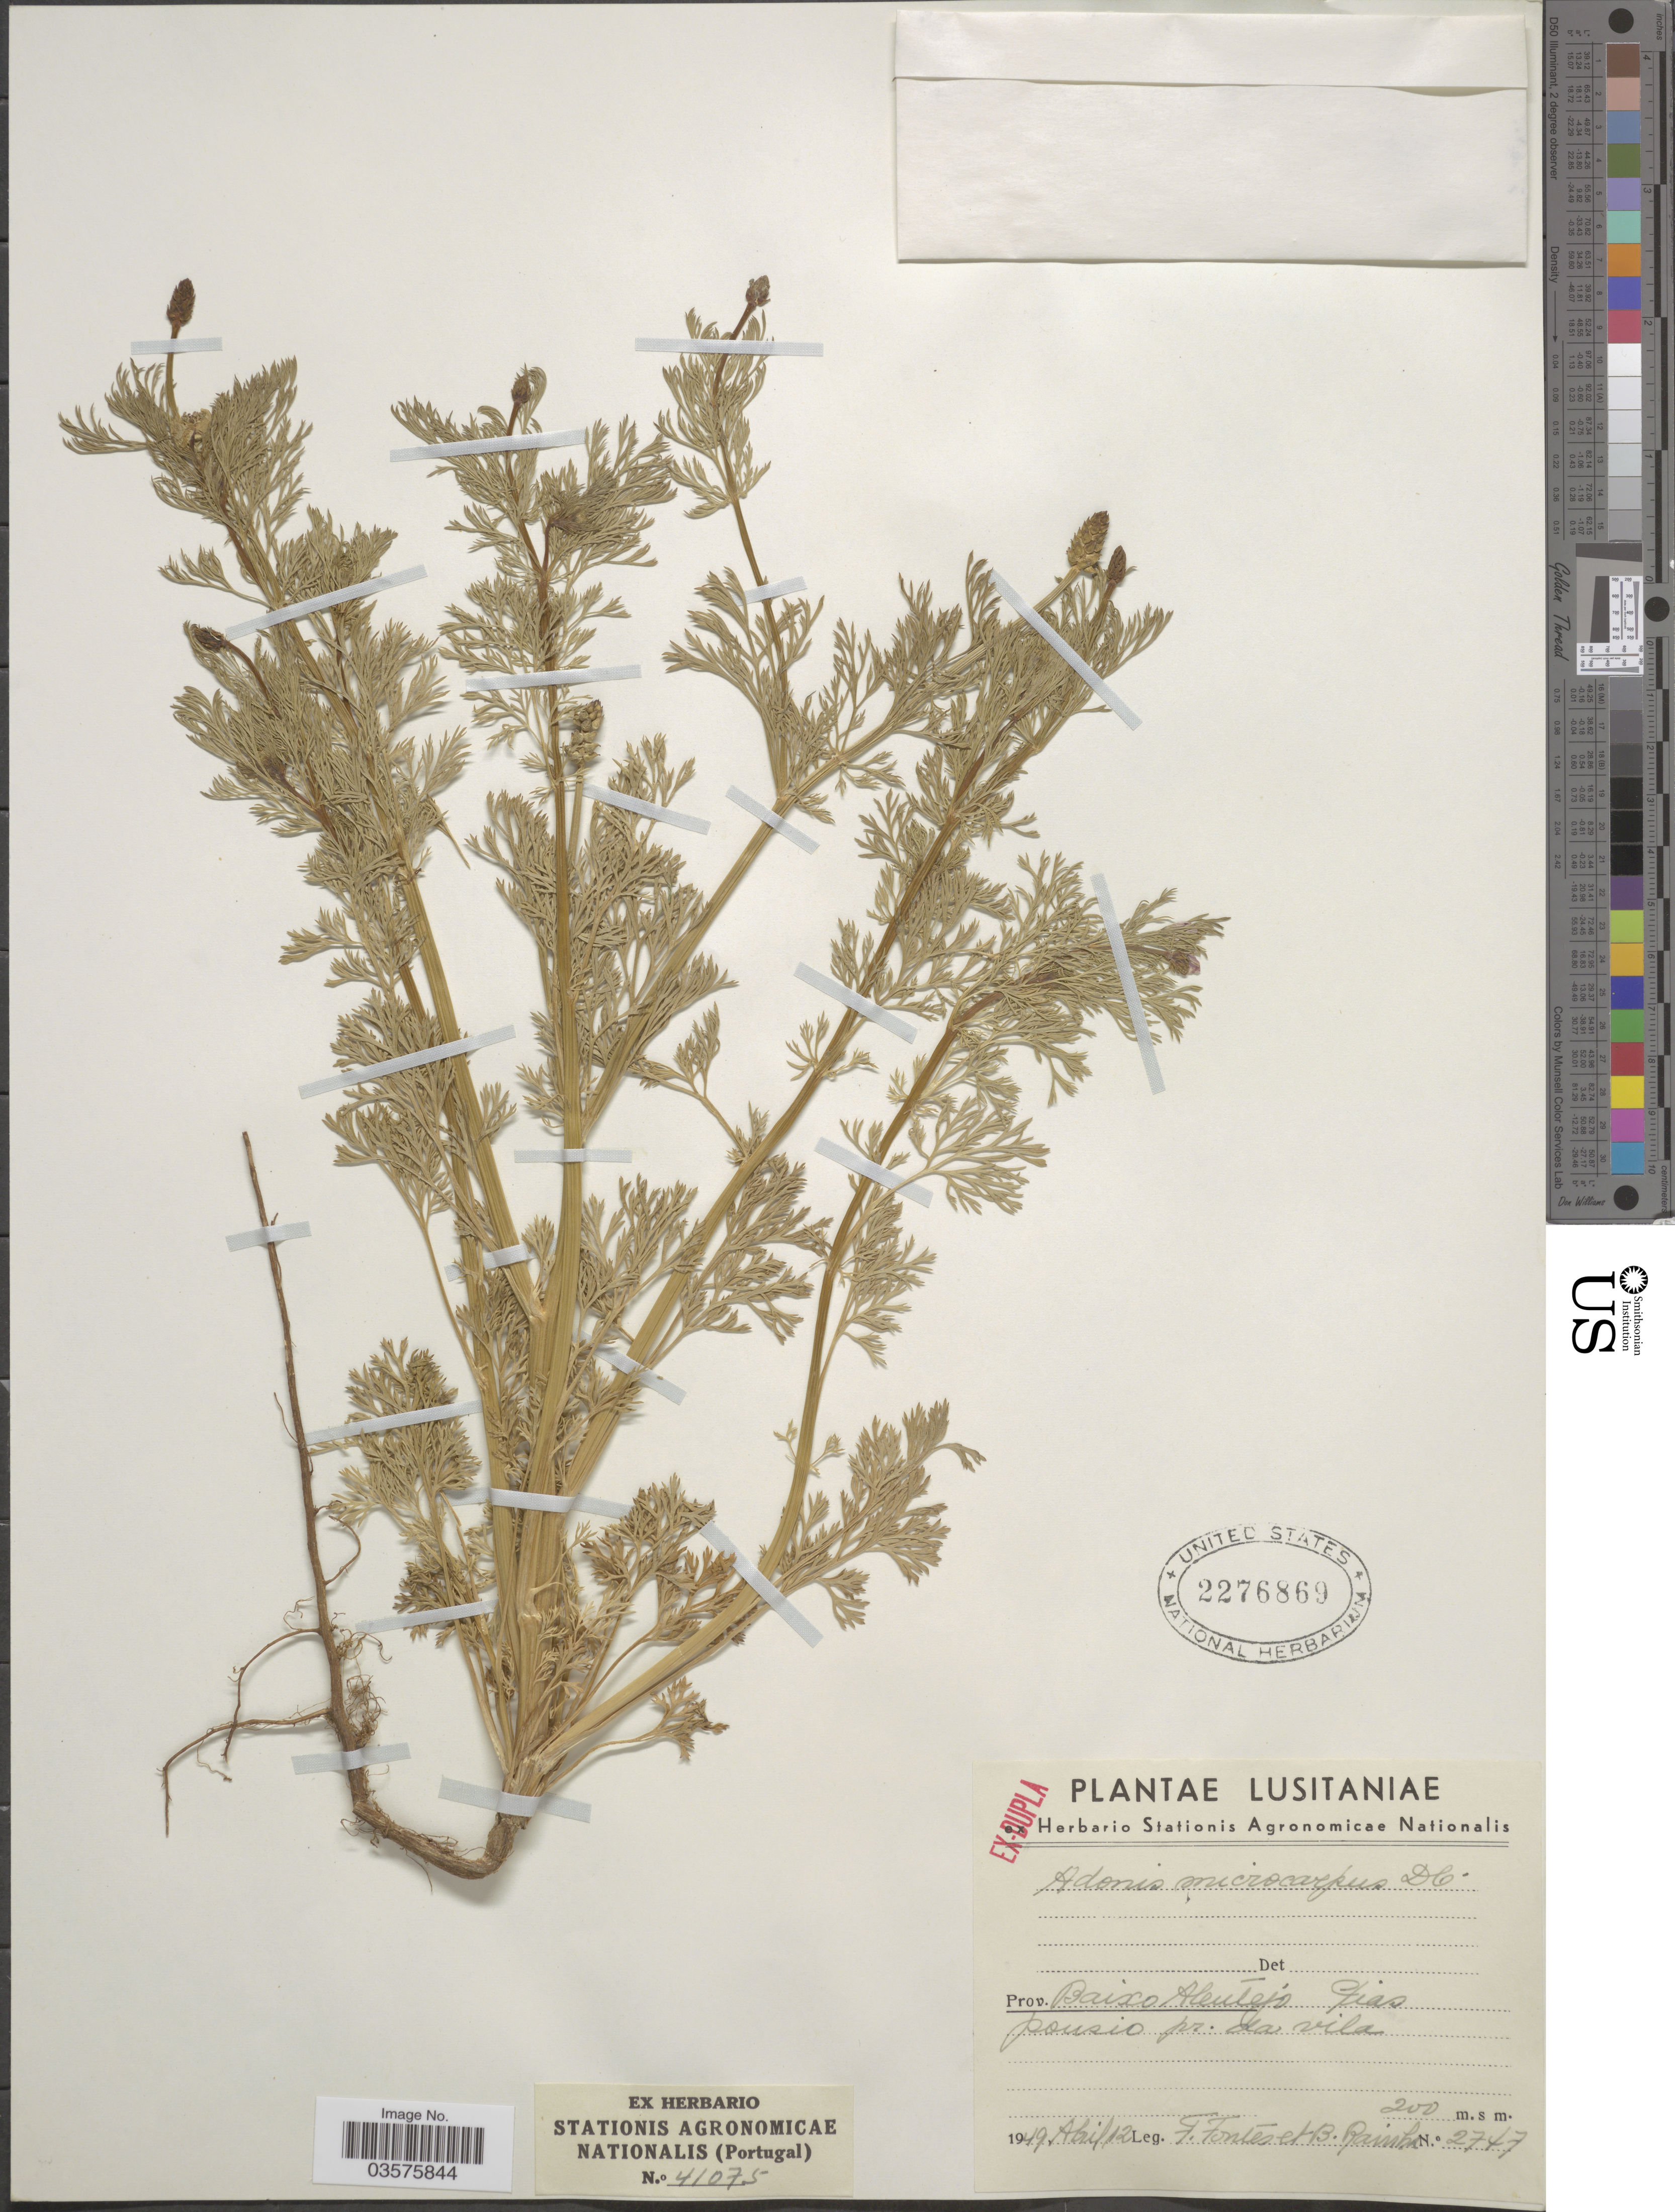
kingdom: Plantae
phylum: Tracheophyta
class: Magnoliopsida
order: Ranunculales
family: Ranunculaceae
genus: Adonis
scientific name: Adonis microcarpa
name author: DC.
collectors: Fontes, F. & B. Rainha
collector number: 2747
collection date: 1949-04-12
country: Portugal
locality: Lusitaniae. Prov. Baixo Alentejo Tias [interpreted] pousio pr. da vila.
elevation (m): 200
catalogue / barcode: US 2276869